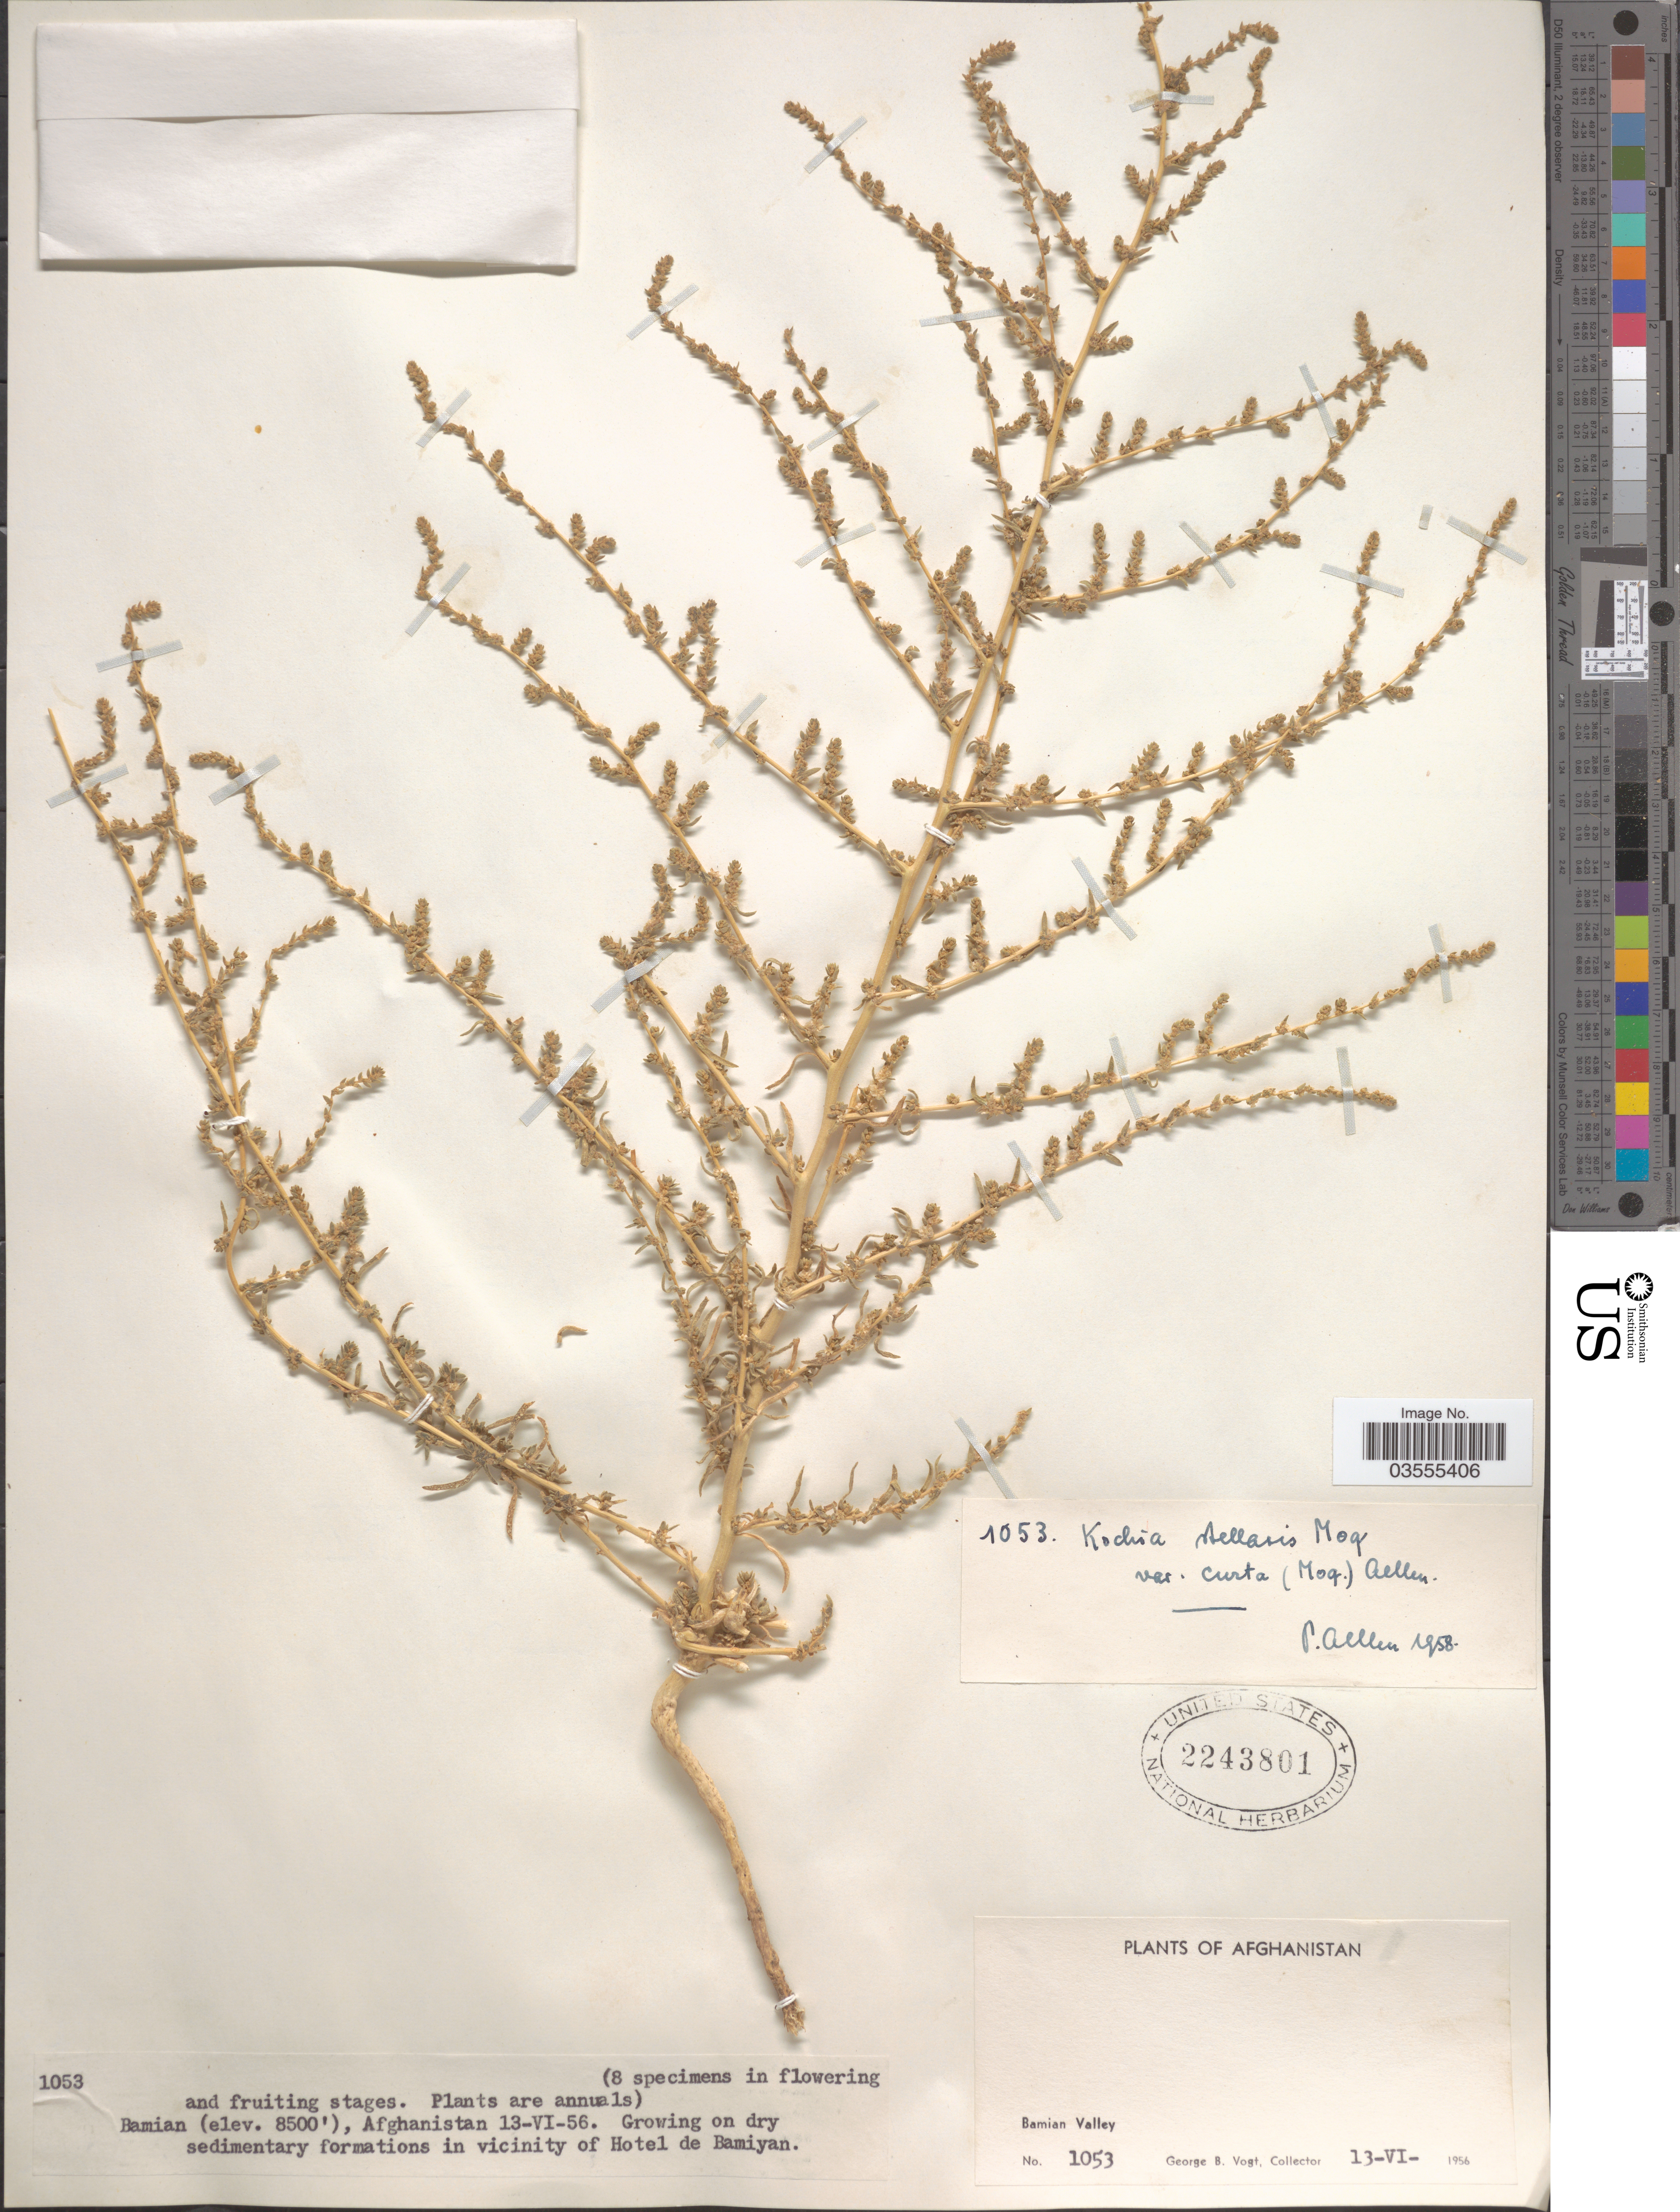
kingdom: Plantae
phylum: Tracheophyta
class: Magnoliopsida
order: Caryophyllales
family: Amaranthaceae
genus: Bassia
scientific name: Bassia stellaris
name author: (Moq.) Bornm.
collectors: G. B. Vogt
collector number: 1053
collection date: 1956-06-13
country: Afghanistan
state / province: Bamian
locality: Bamian Valley. Bamian.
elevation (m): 2591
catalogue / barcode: US 2243801